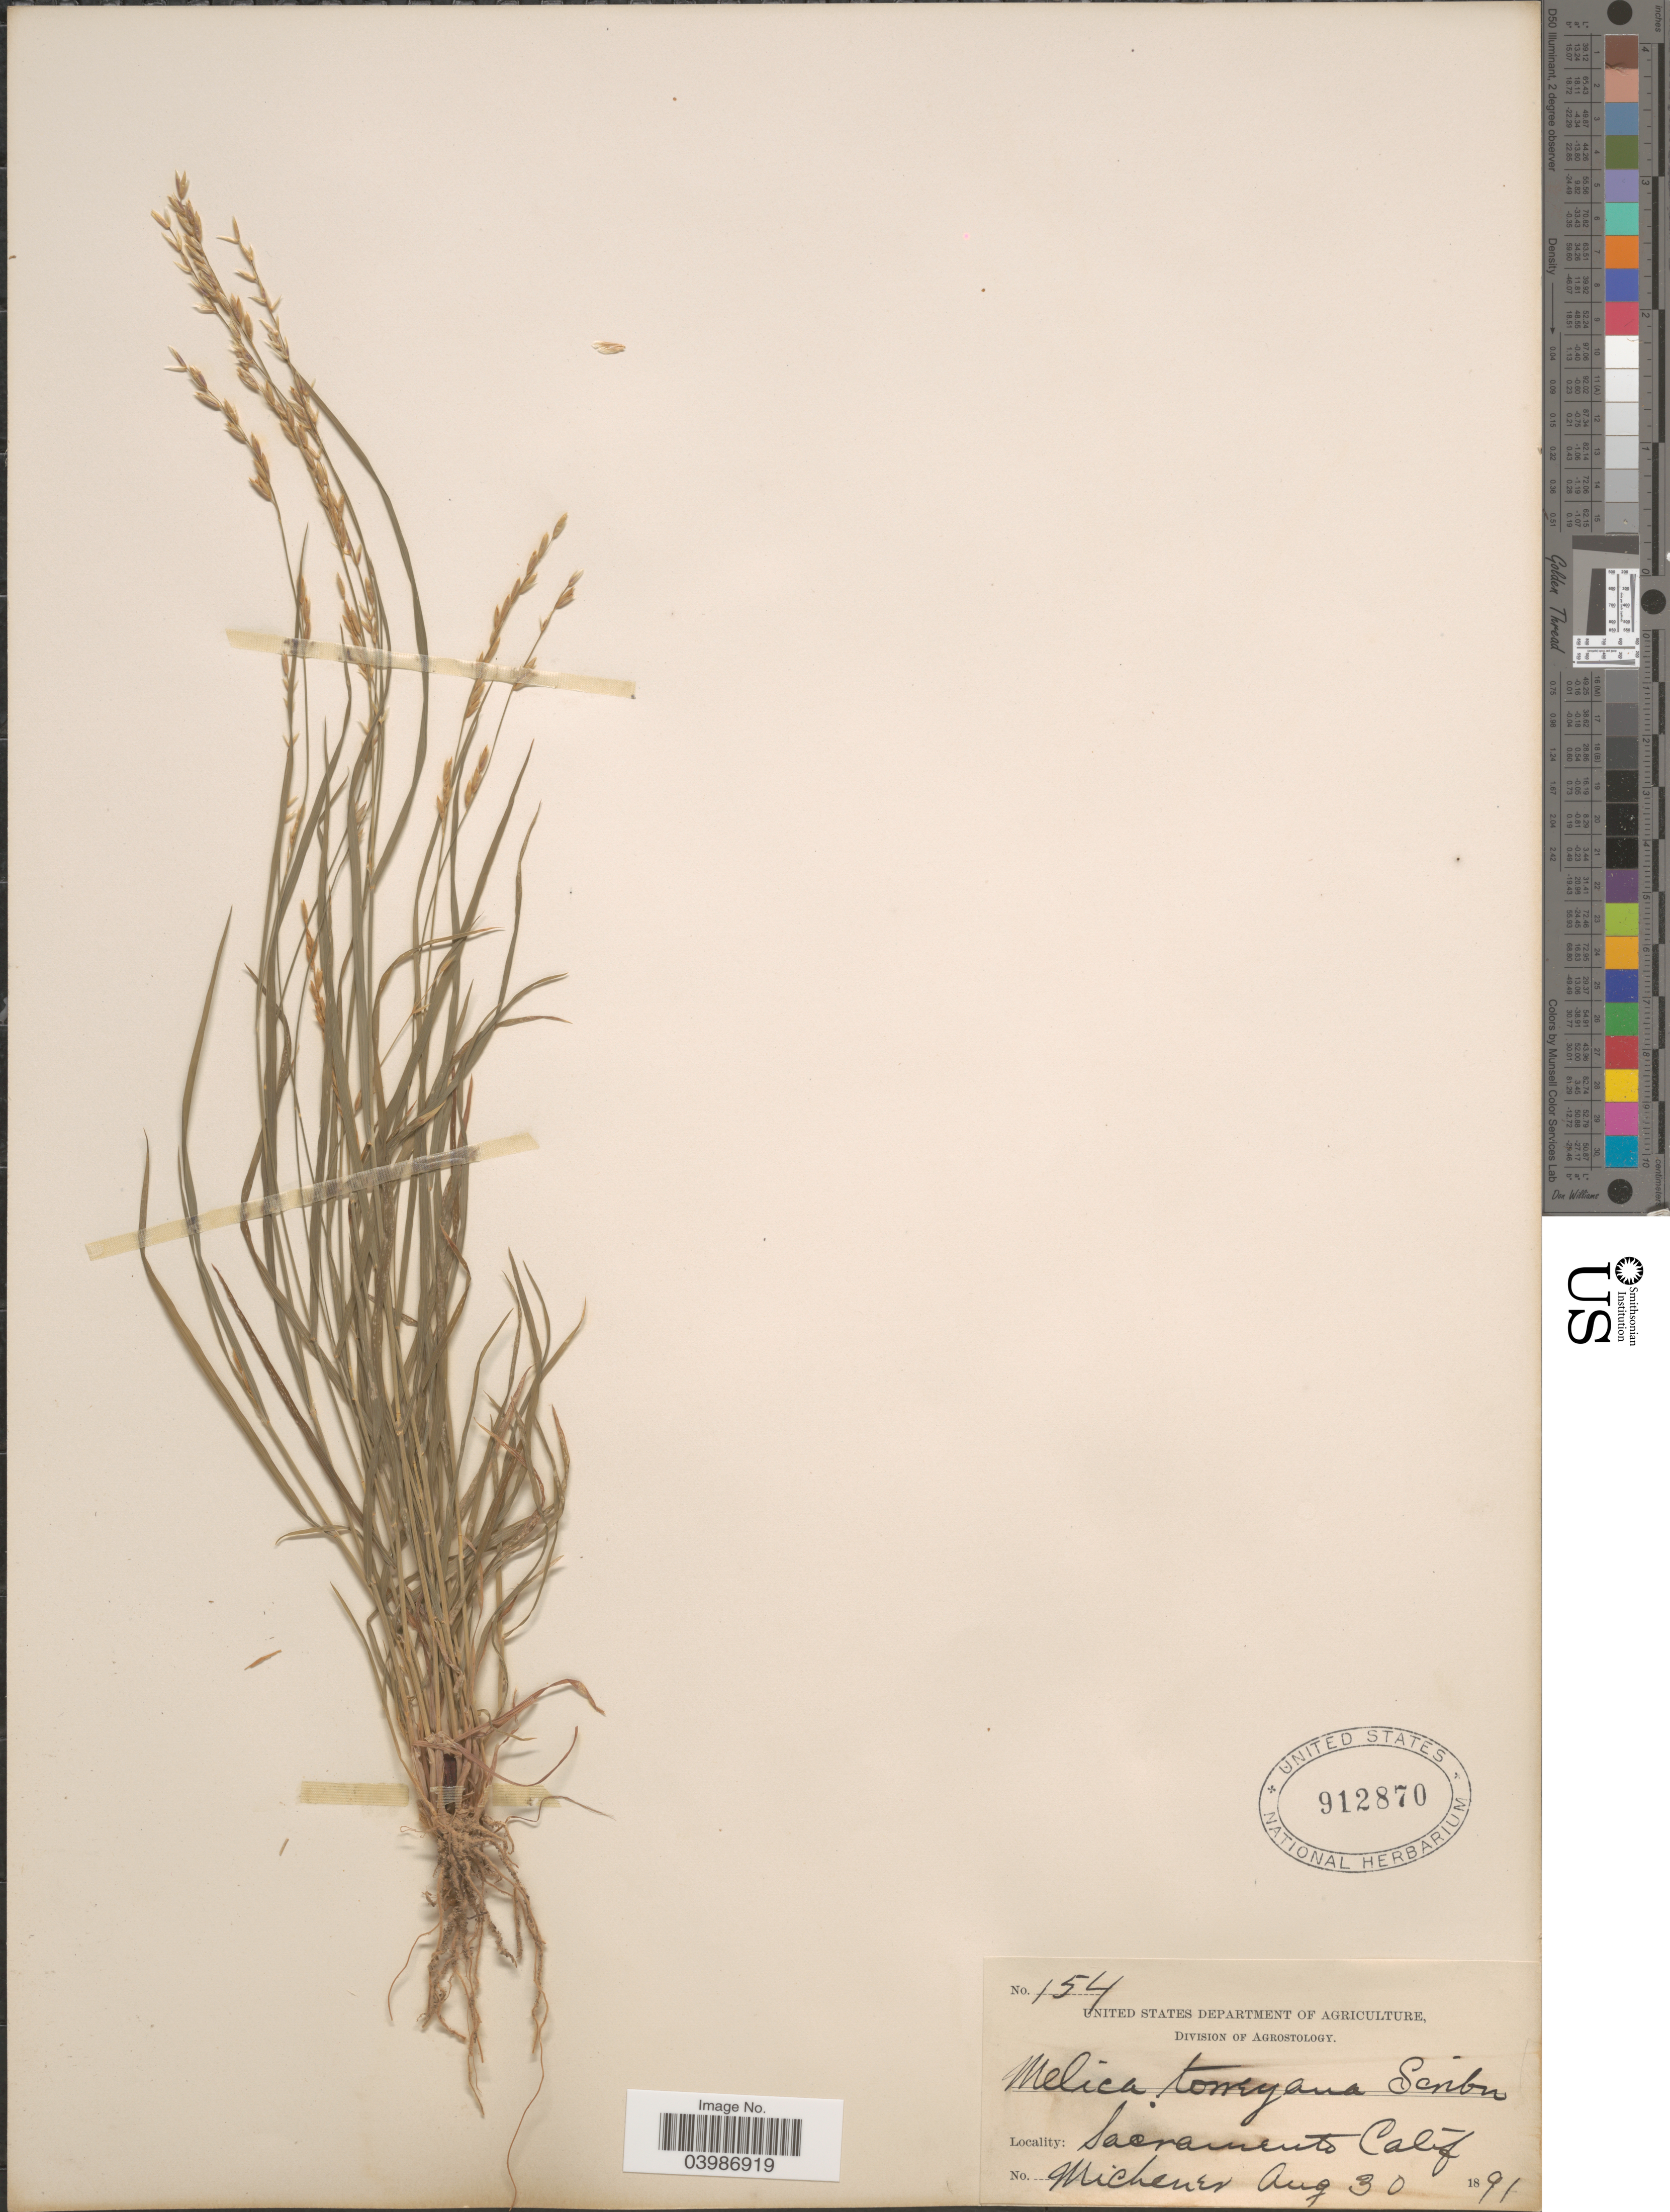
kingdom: Plantae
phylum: Tracheophyta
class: Liliopsida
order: Poales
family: Poaceae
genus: Melica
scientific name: Melica torreyana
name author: Scribn.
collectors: -. Michener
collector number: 154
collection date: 1891-08-30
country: United States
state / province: California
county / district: Sacramento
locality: Sacramento.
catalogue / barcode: US 912870